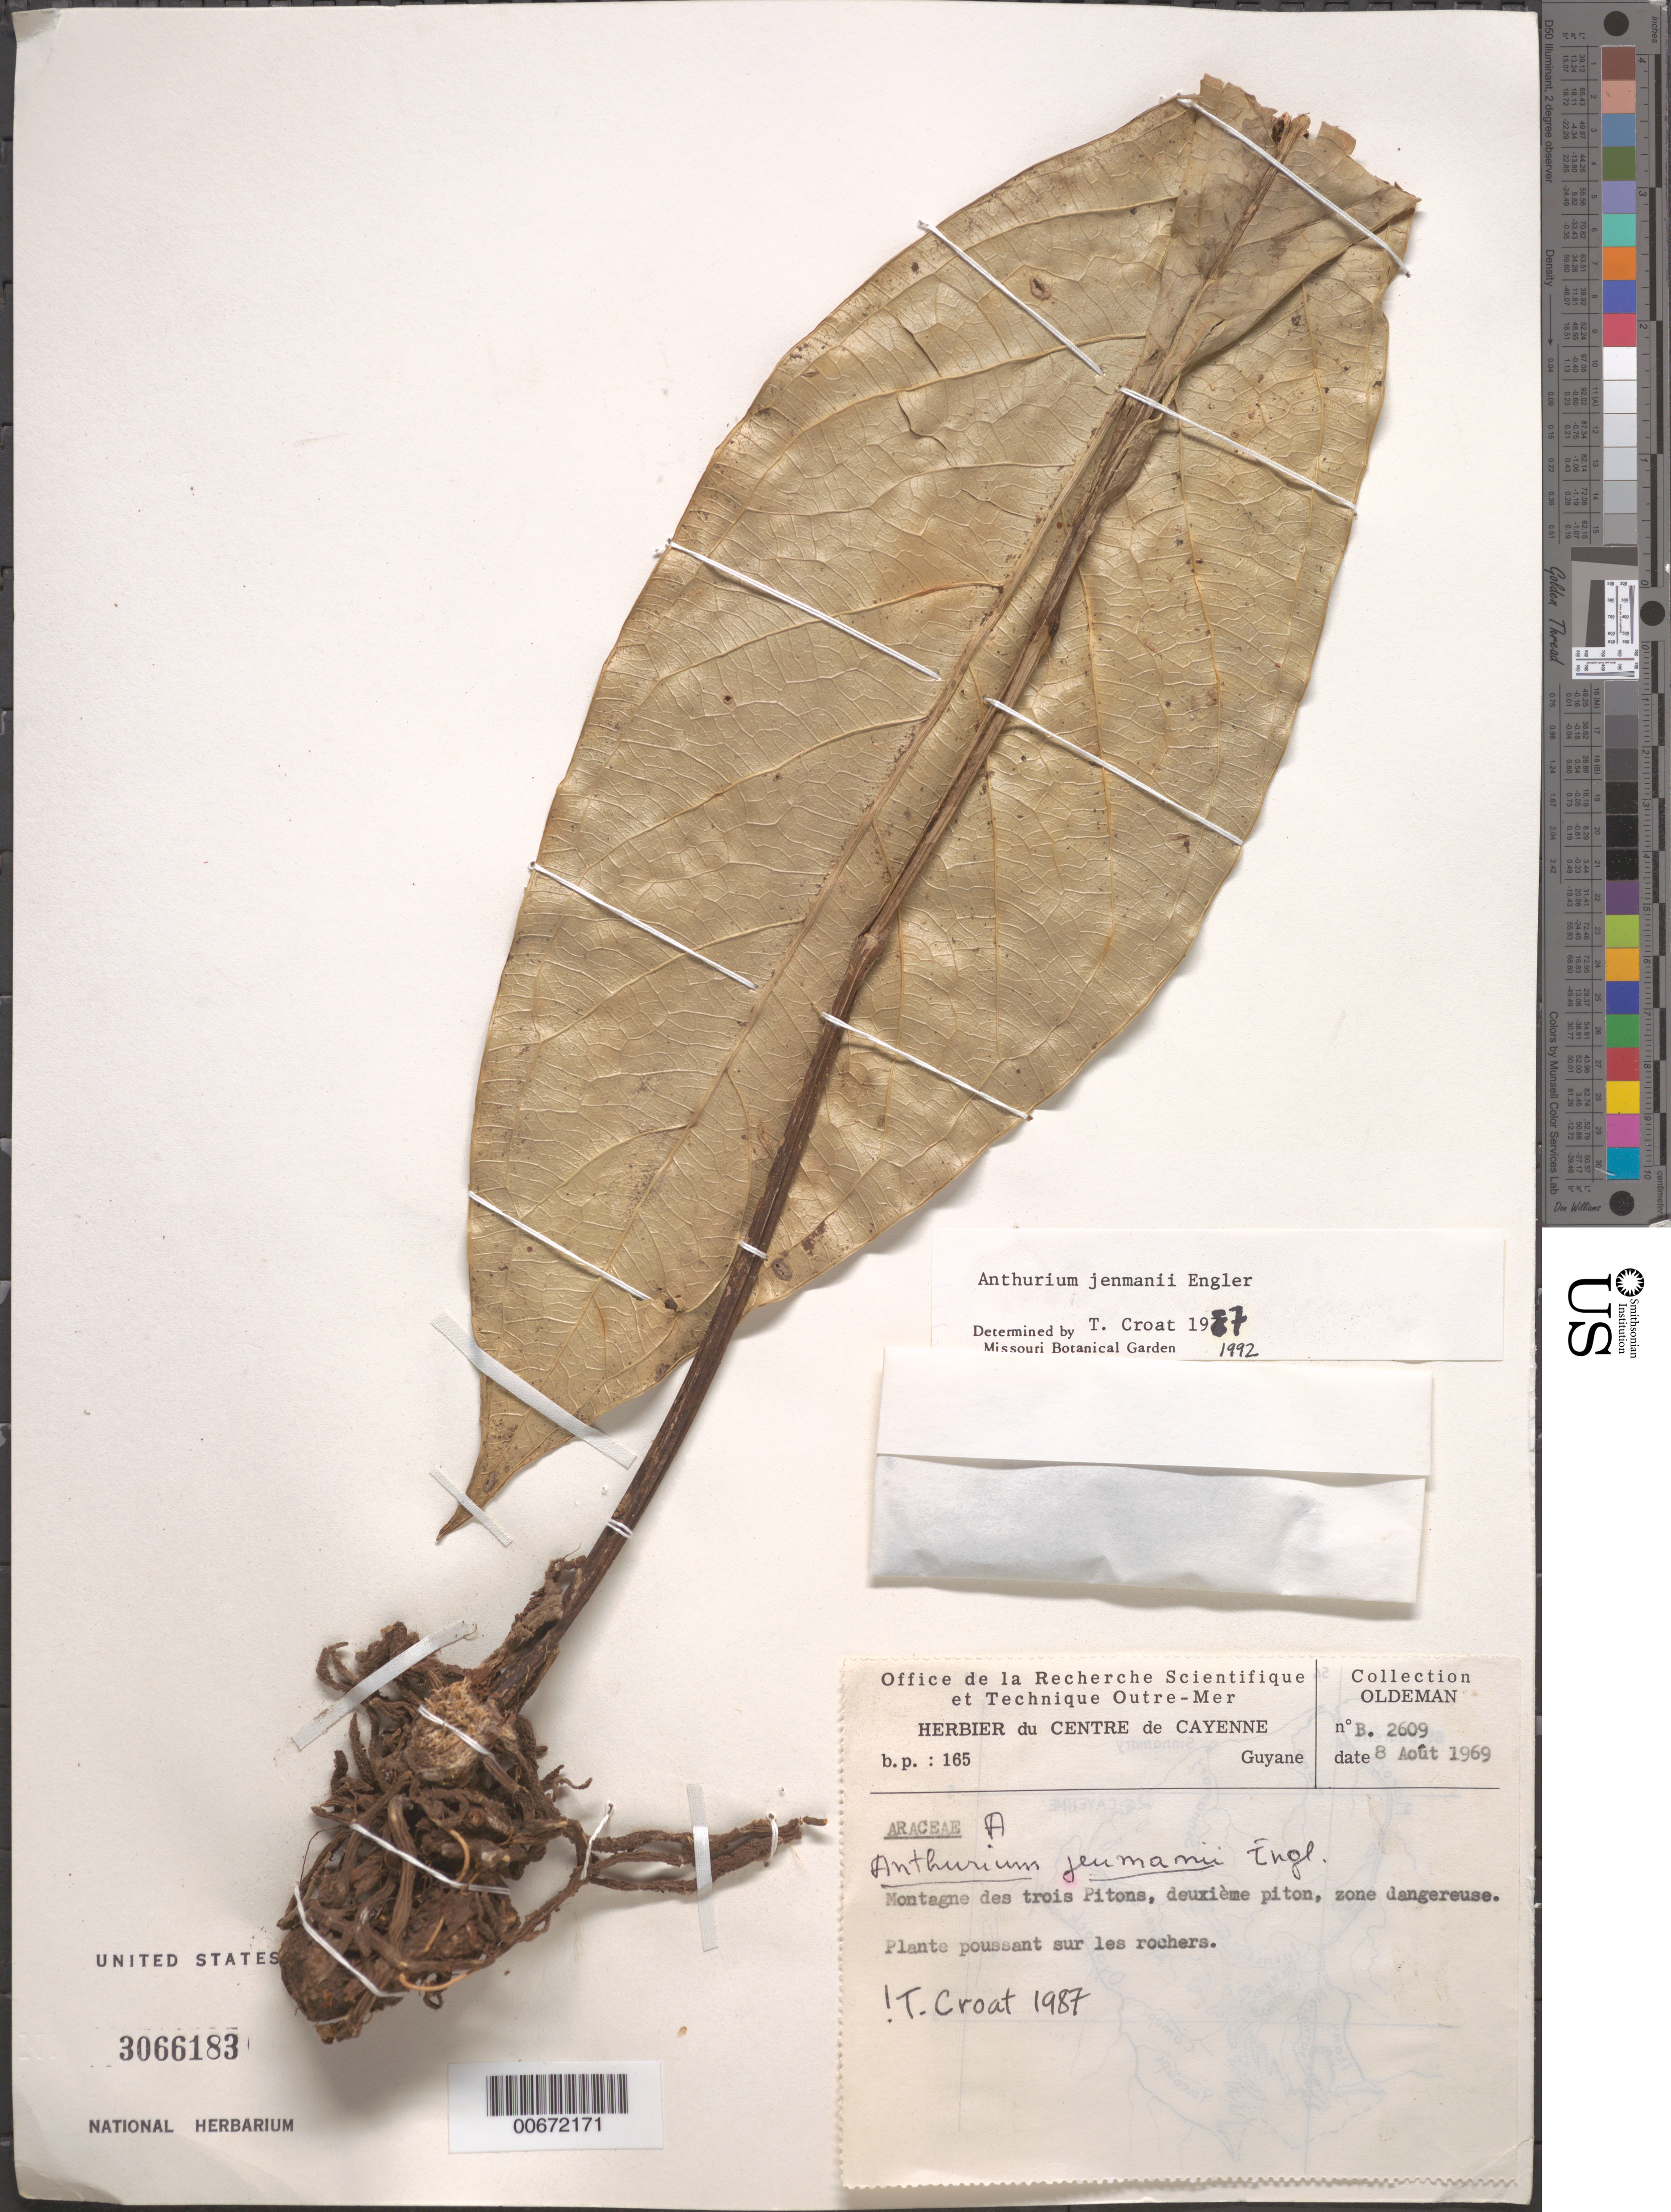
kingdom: Plantae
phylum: Tracheophyta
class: Liliopsida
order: Alismatales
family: Araceae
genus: Anthurium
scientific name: Anthurium jenmanii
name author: Engl.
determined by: Croat, Thomas B., Missouri Botanical Garden (MO)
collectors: R. Oldeman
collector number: B 2609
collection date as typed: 8-Aug-69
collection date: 1969-08-08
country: French Guiana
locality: Montagne des trois Pitons, second piton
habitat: Plant climbing on rocks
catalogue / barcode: US 3066183